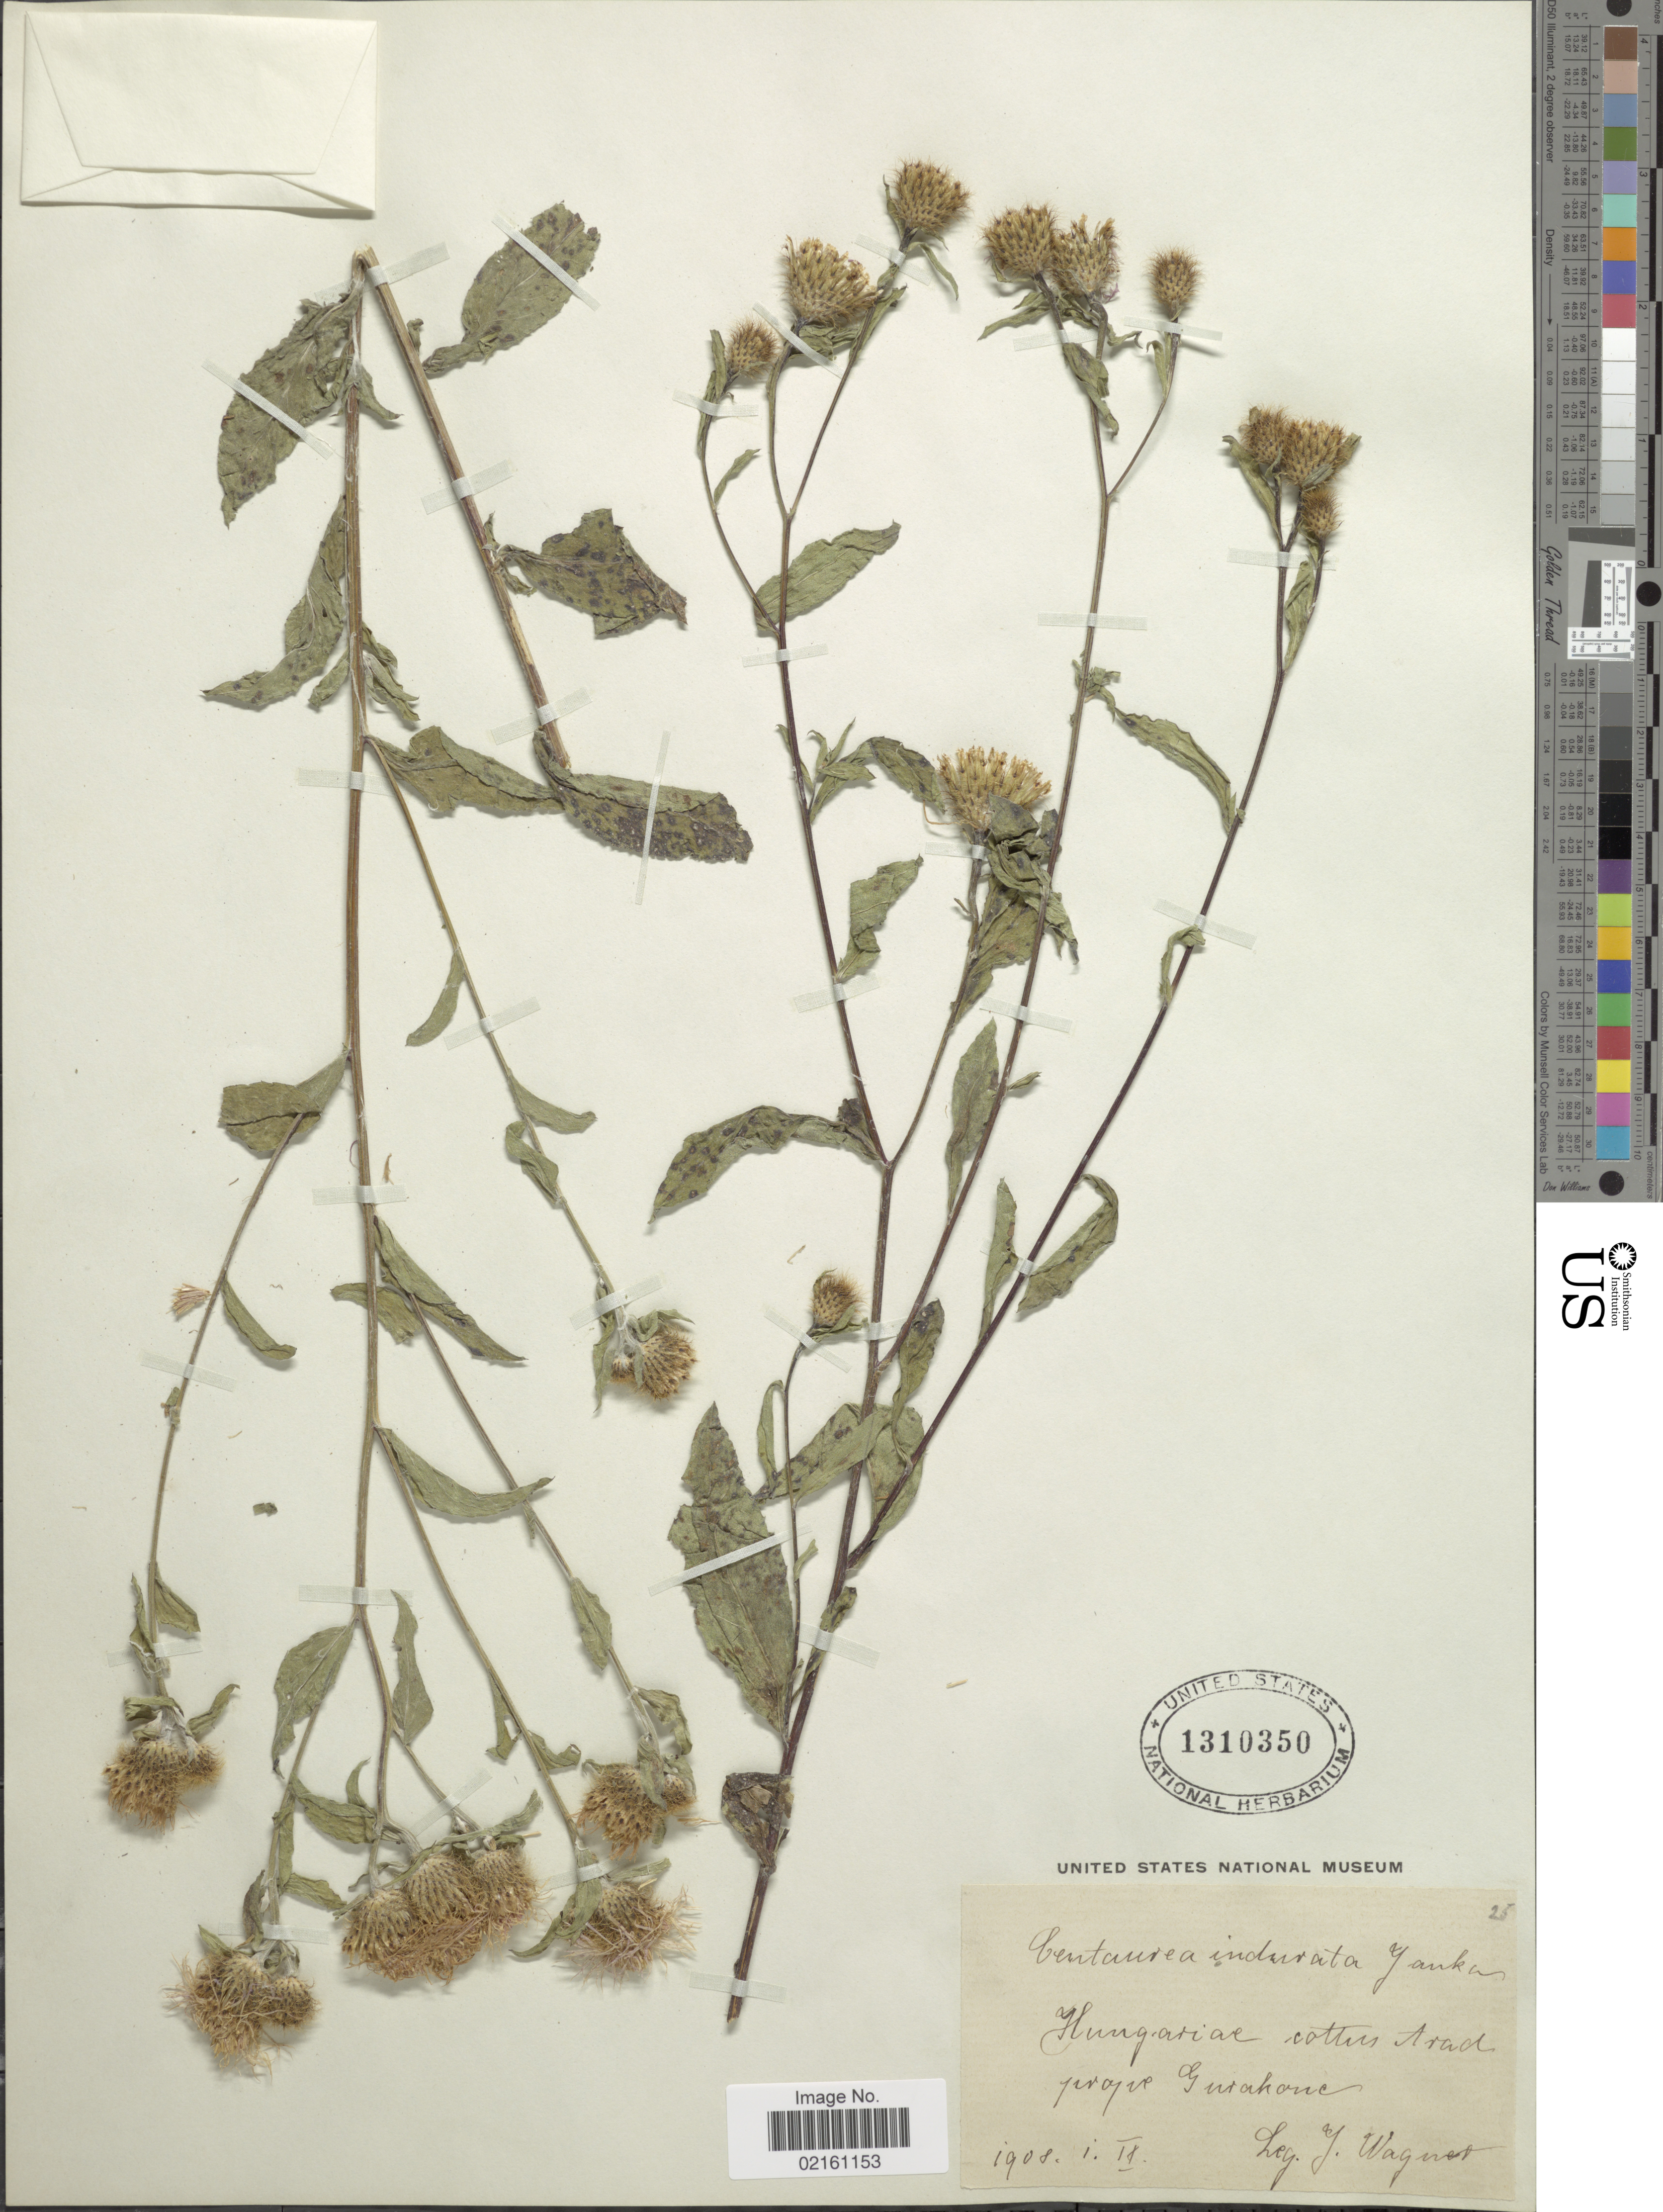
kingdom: Plantae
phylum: Tracheophyta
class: Magnoliopsida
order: Asterales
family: Asteraceae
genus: Centaurea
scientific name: Centaurea phrygia subsp. indurata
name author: (Janka) Stoj. & Acht.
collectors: J. Wagner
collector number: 25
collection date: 1908-09-01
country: Hungary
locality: Prope Gurakone [interpreted]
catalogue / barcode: US 1310350